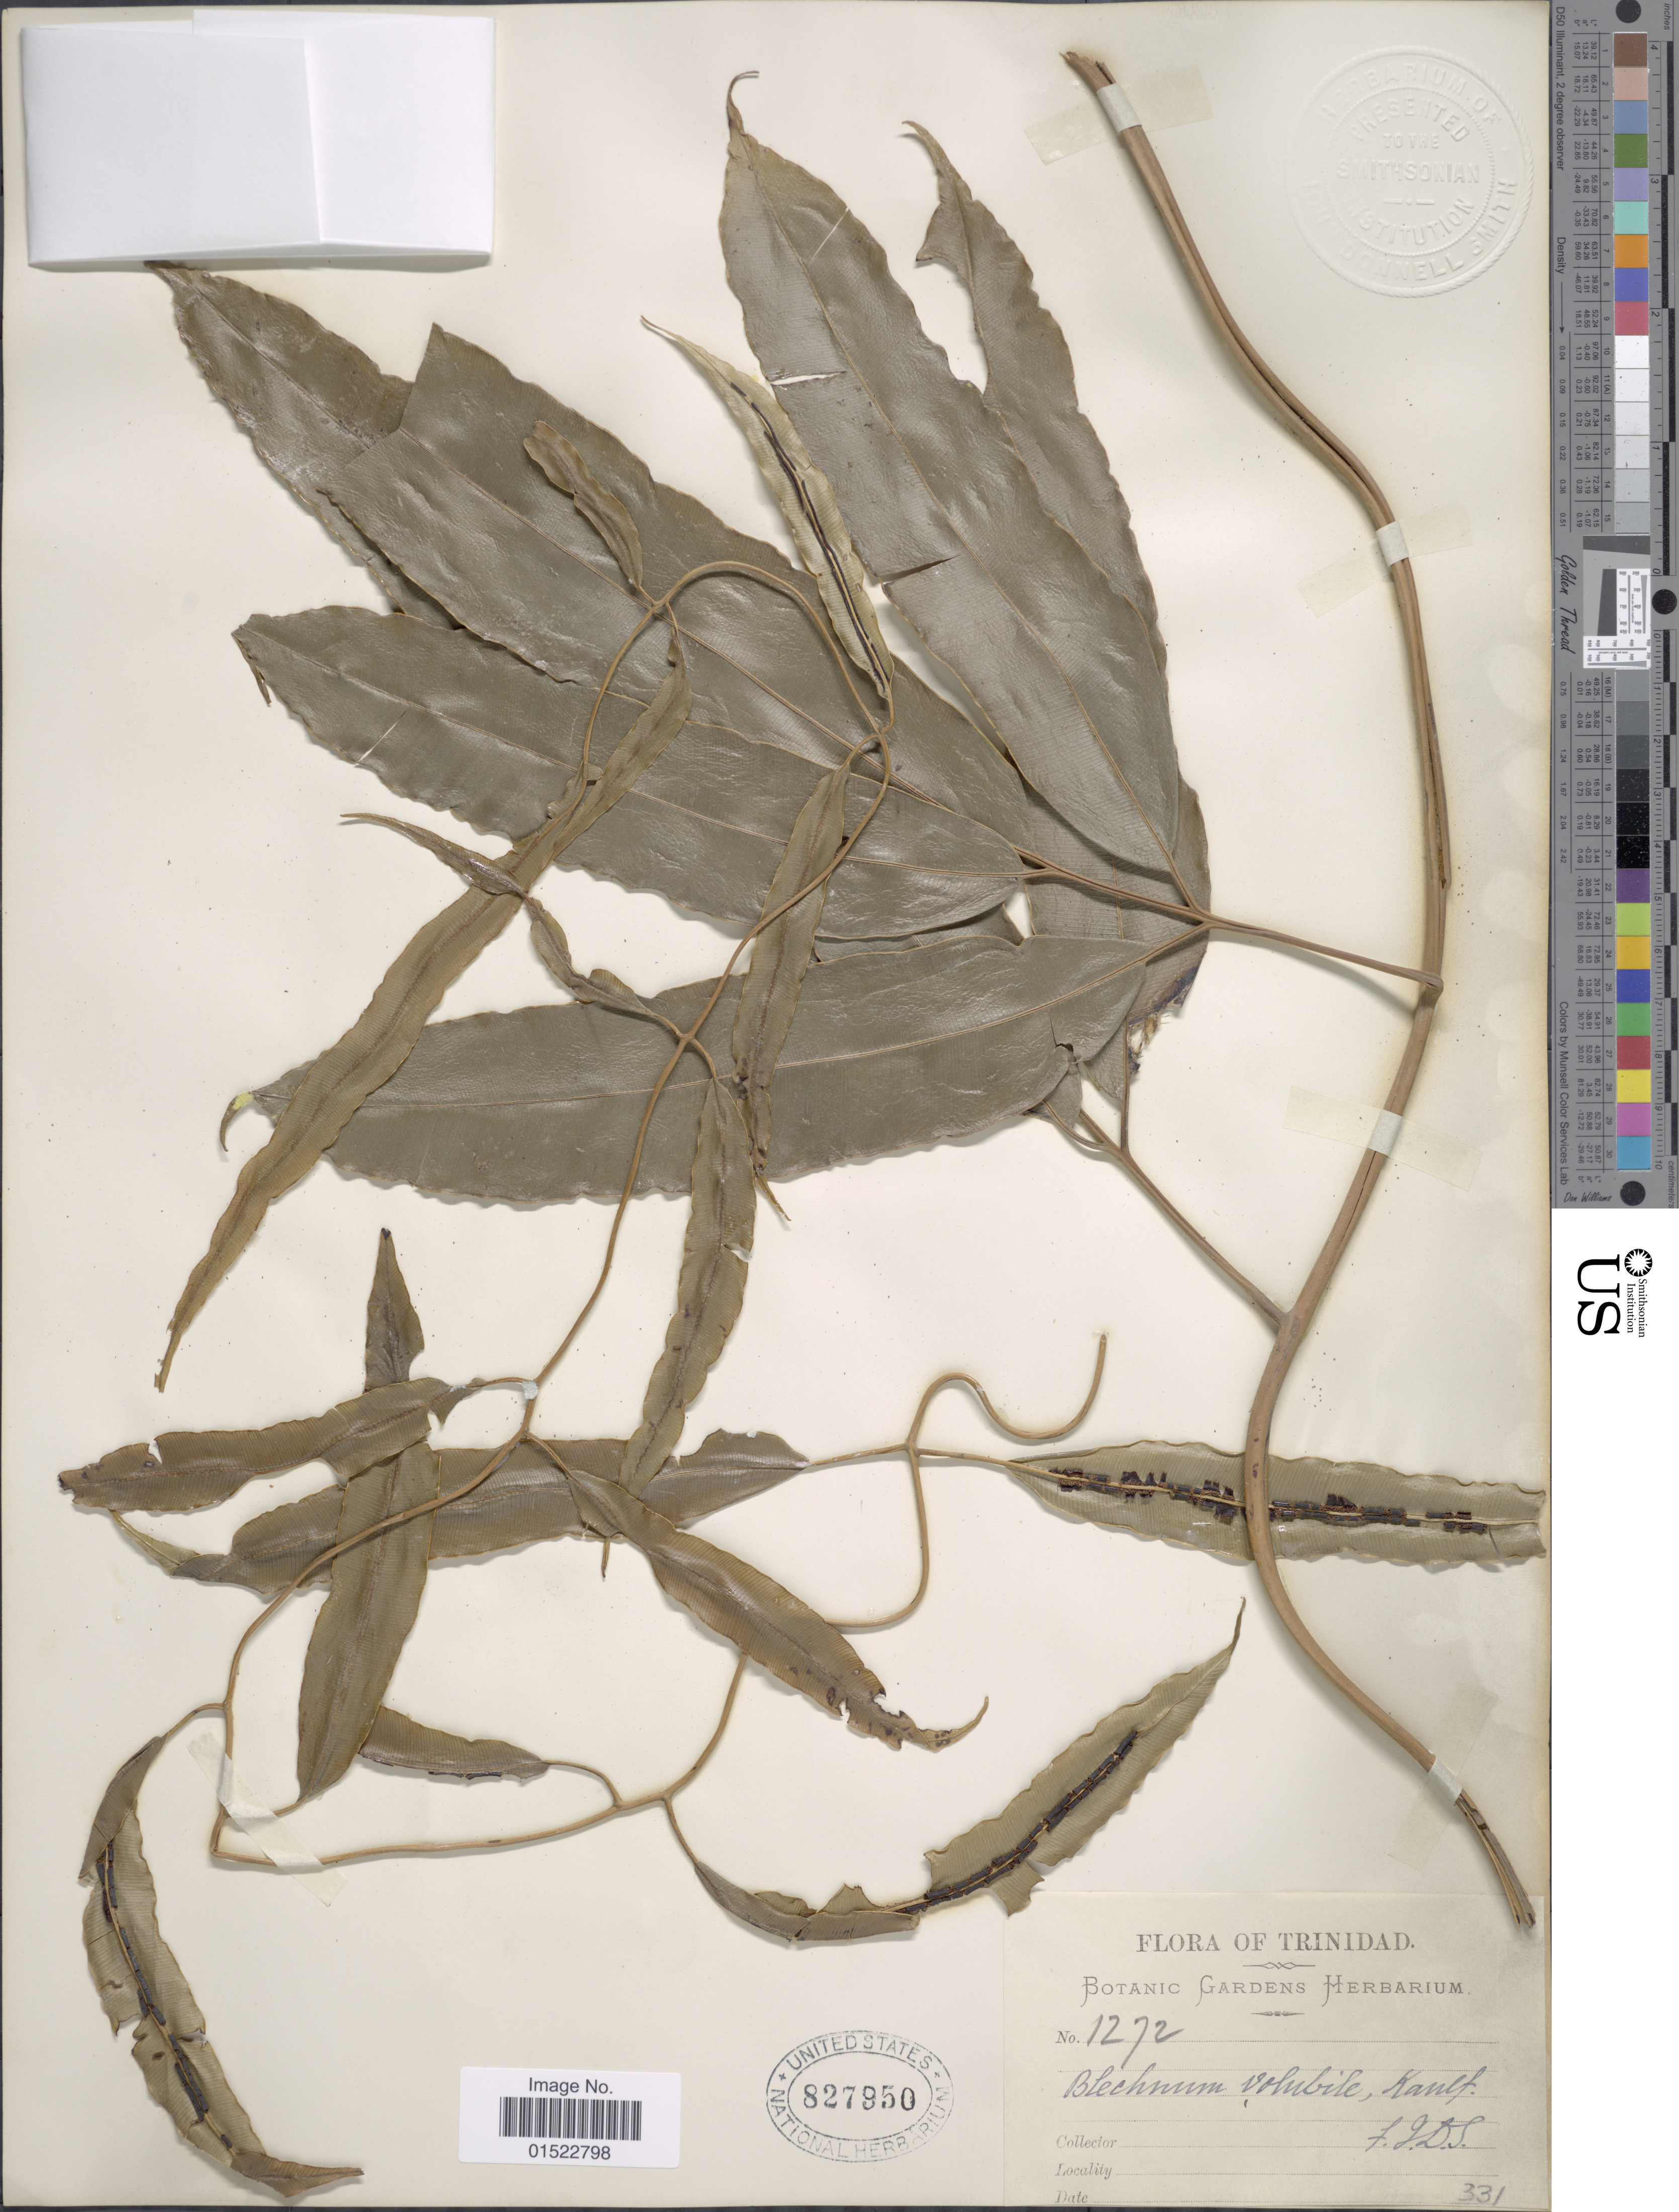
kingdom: Plantae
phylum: Tracheophyta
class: Polypodiopsida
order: Polypodiales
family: Blechnaceae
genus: Salpichlaena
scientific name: Salpichlaena volubilis subsp. volubilis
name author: (Kaulf.) J. Sm.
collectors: F. W. J.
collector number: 1272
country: Trinidad and Tobago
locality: Trinidad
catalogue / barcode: US 827950